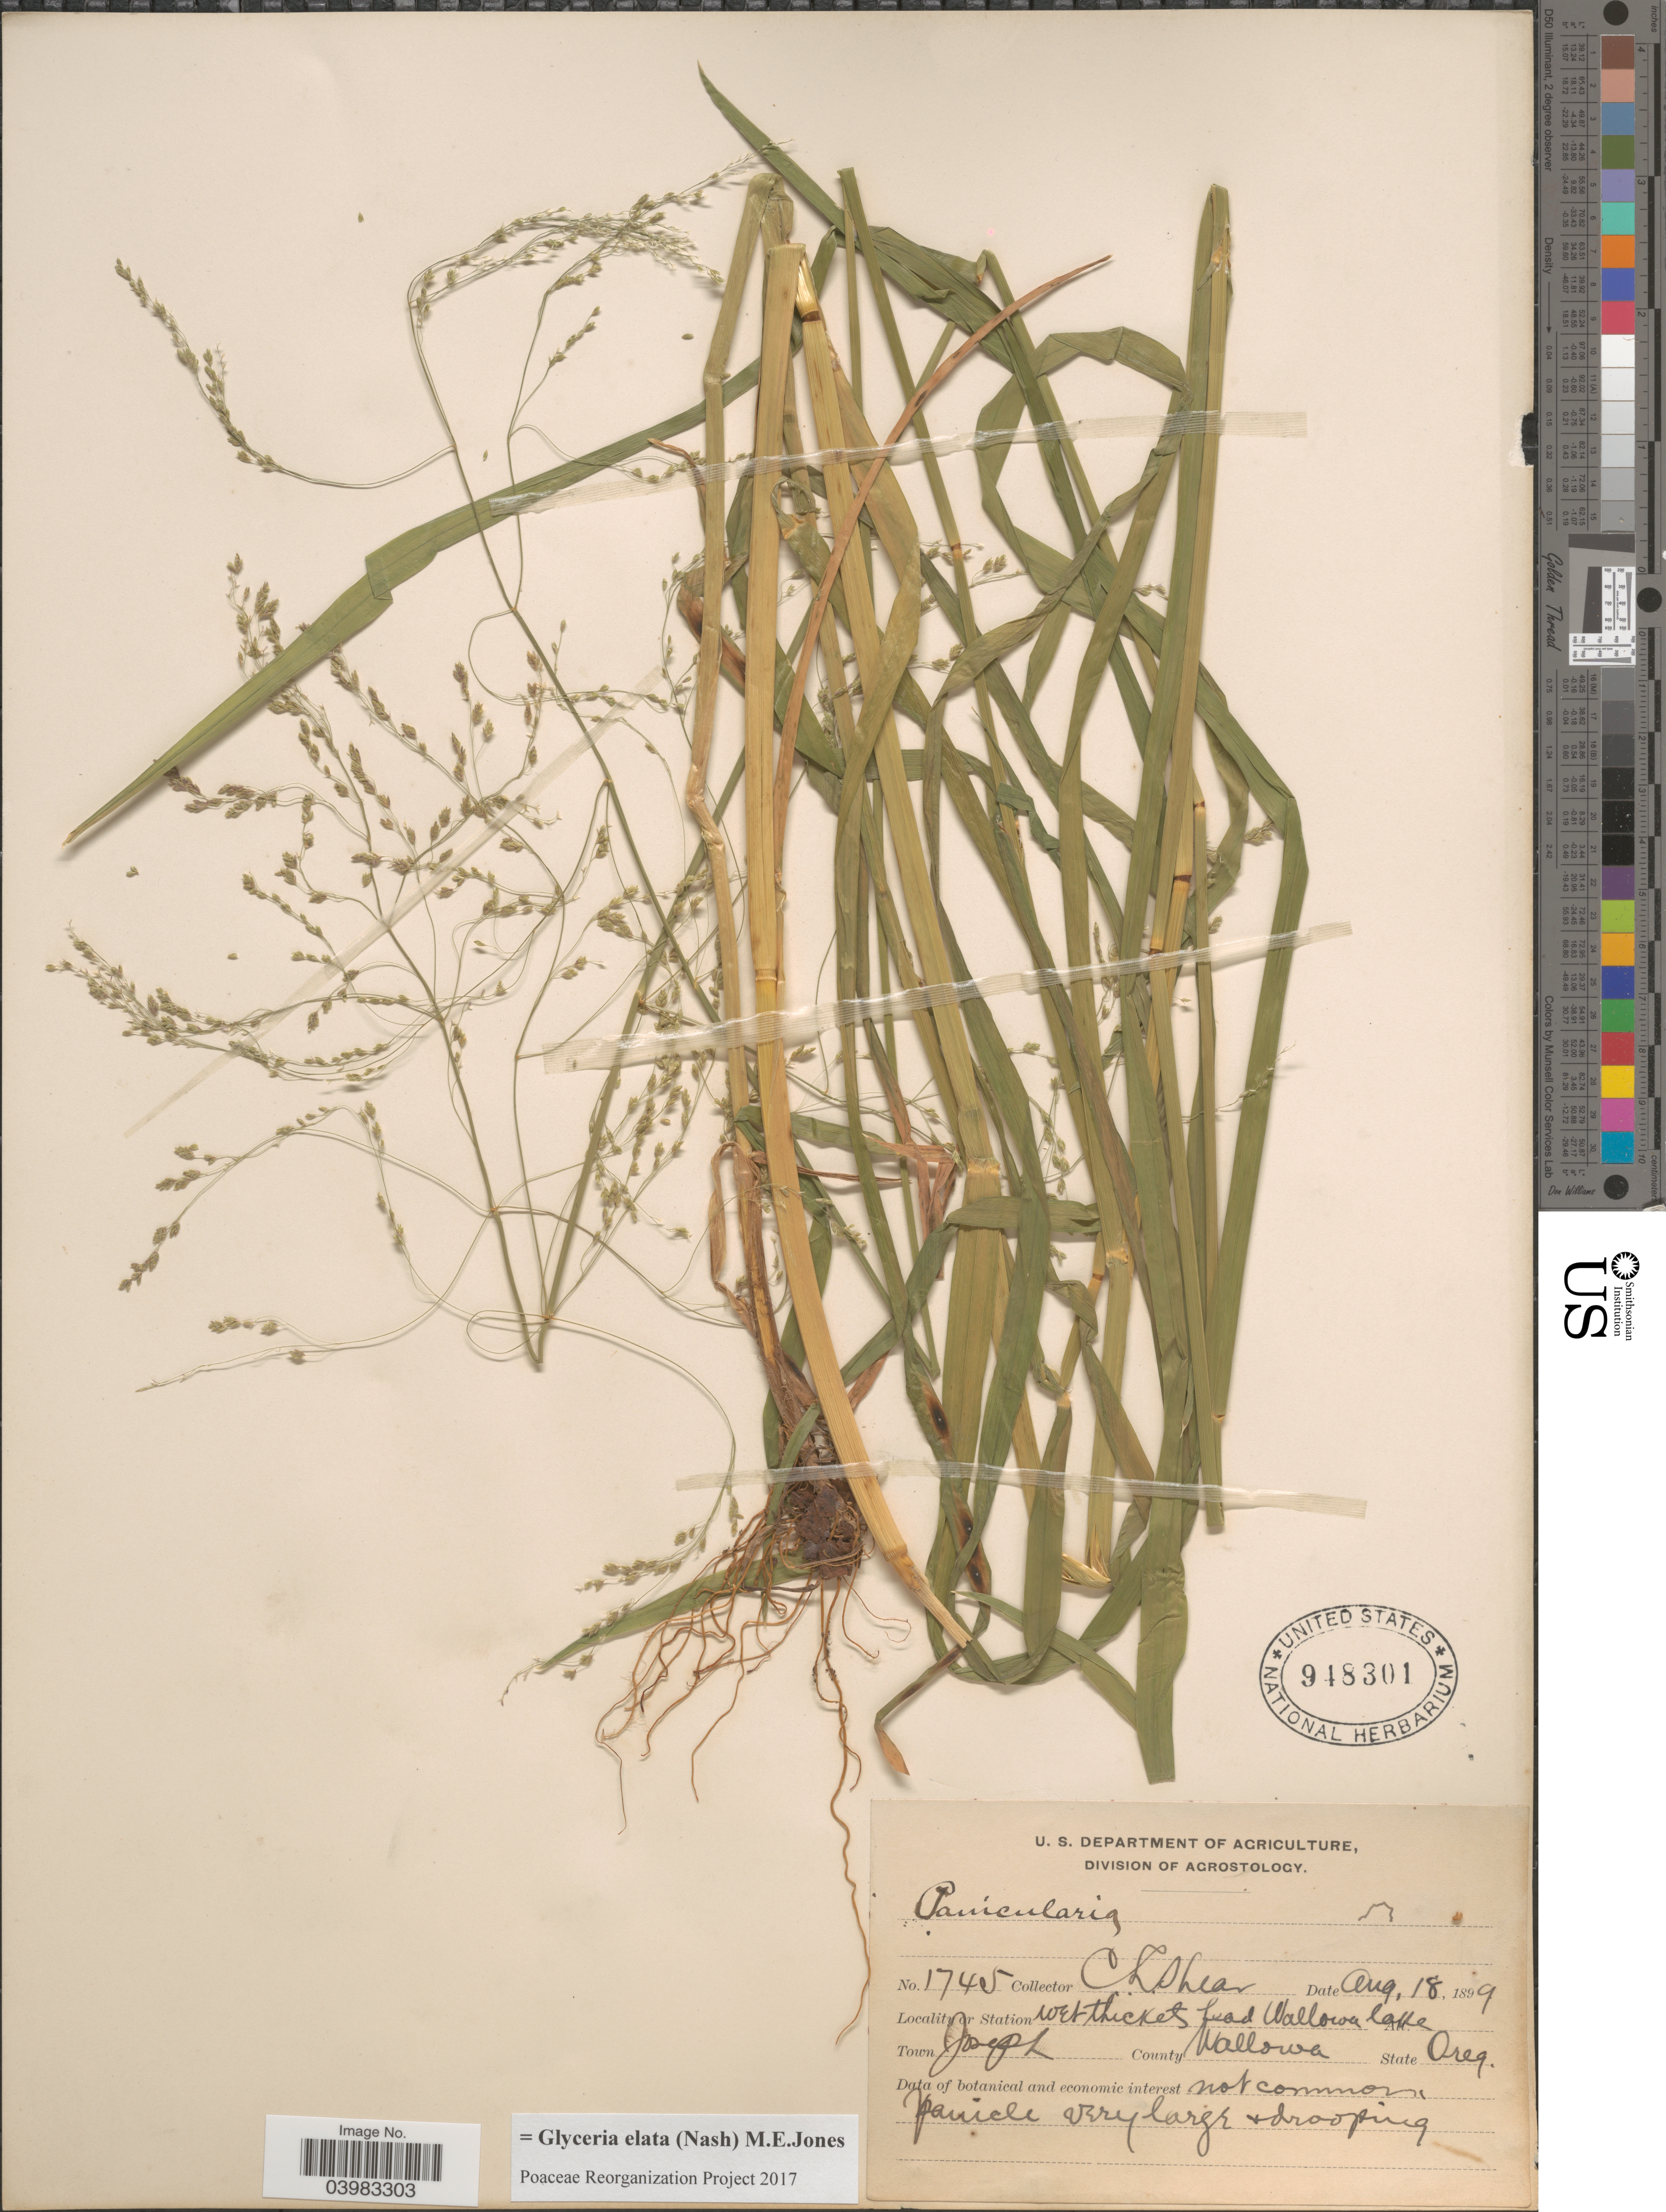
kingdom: Plantae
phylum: Tracheophyta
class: Liliopsida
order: Poales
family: Poaceae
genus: Glyceria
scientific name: Glyceria elata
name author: (Nash) M.E. Jones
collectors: C. L. Shear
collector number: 1745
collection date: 1899-08-18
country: United States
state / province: Oregon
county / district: Wallowa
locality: Lead Wallowa Lake. Town Joseph. County Wallowa.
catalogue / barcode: US 948301